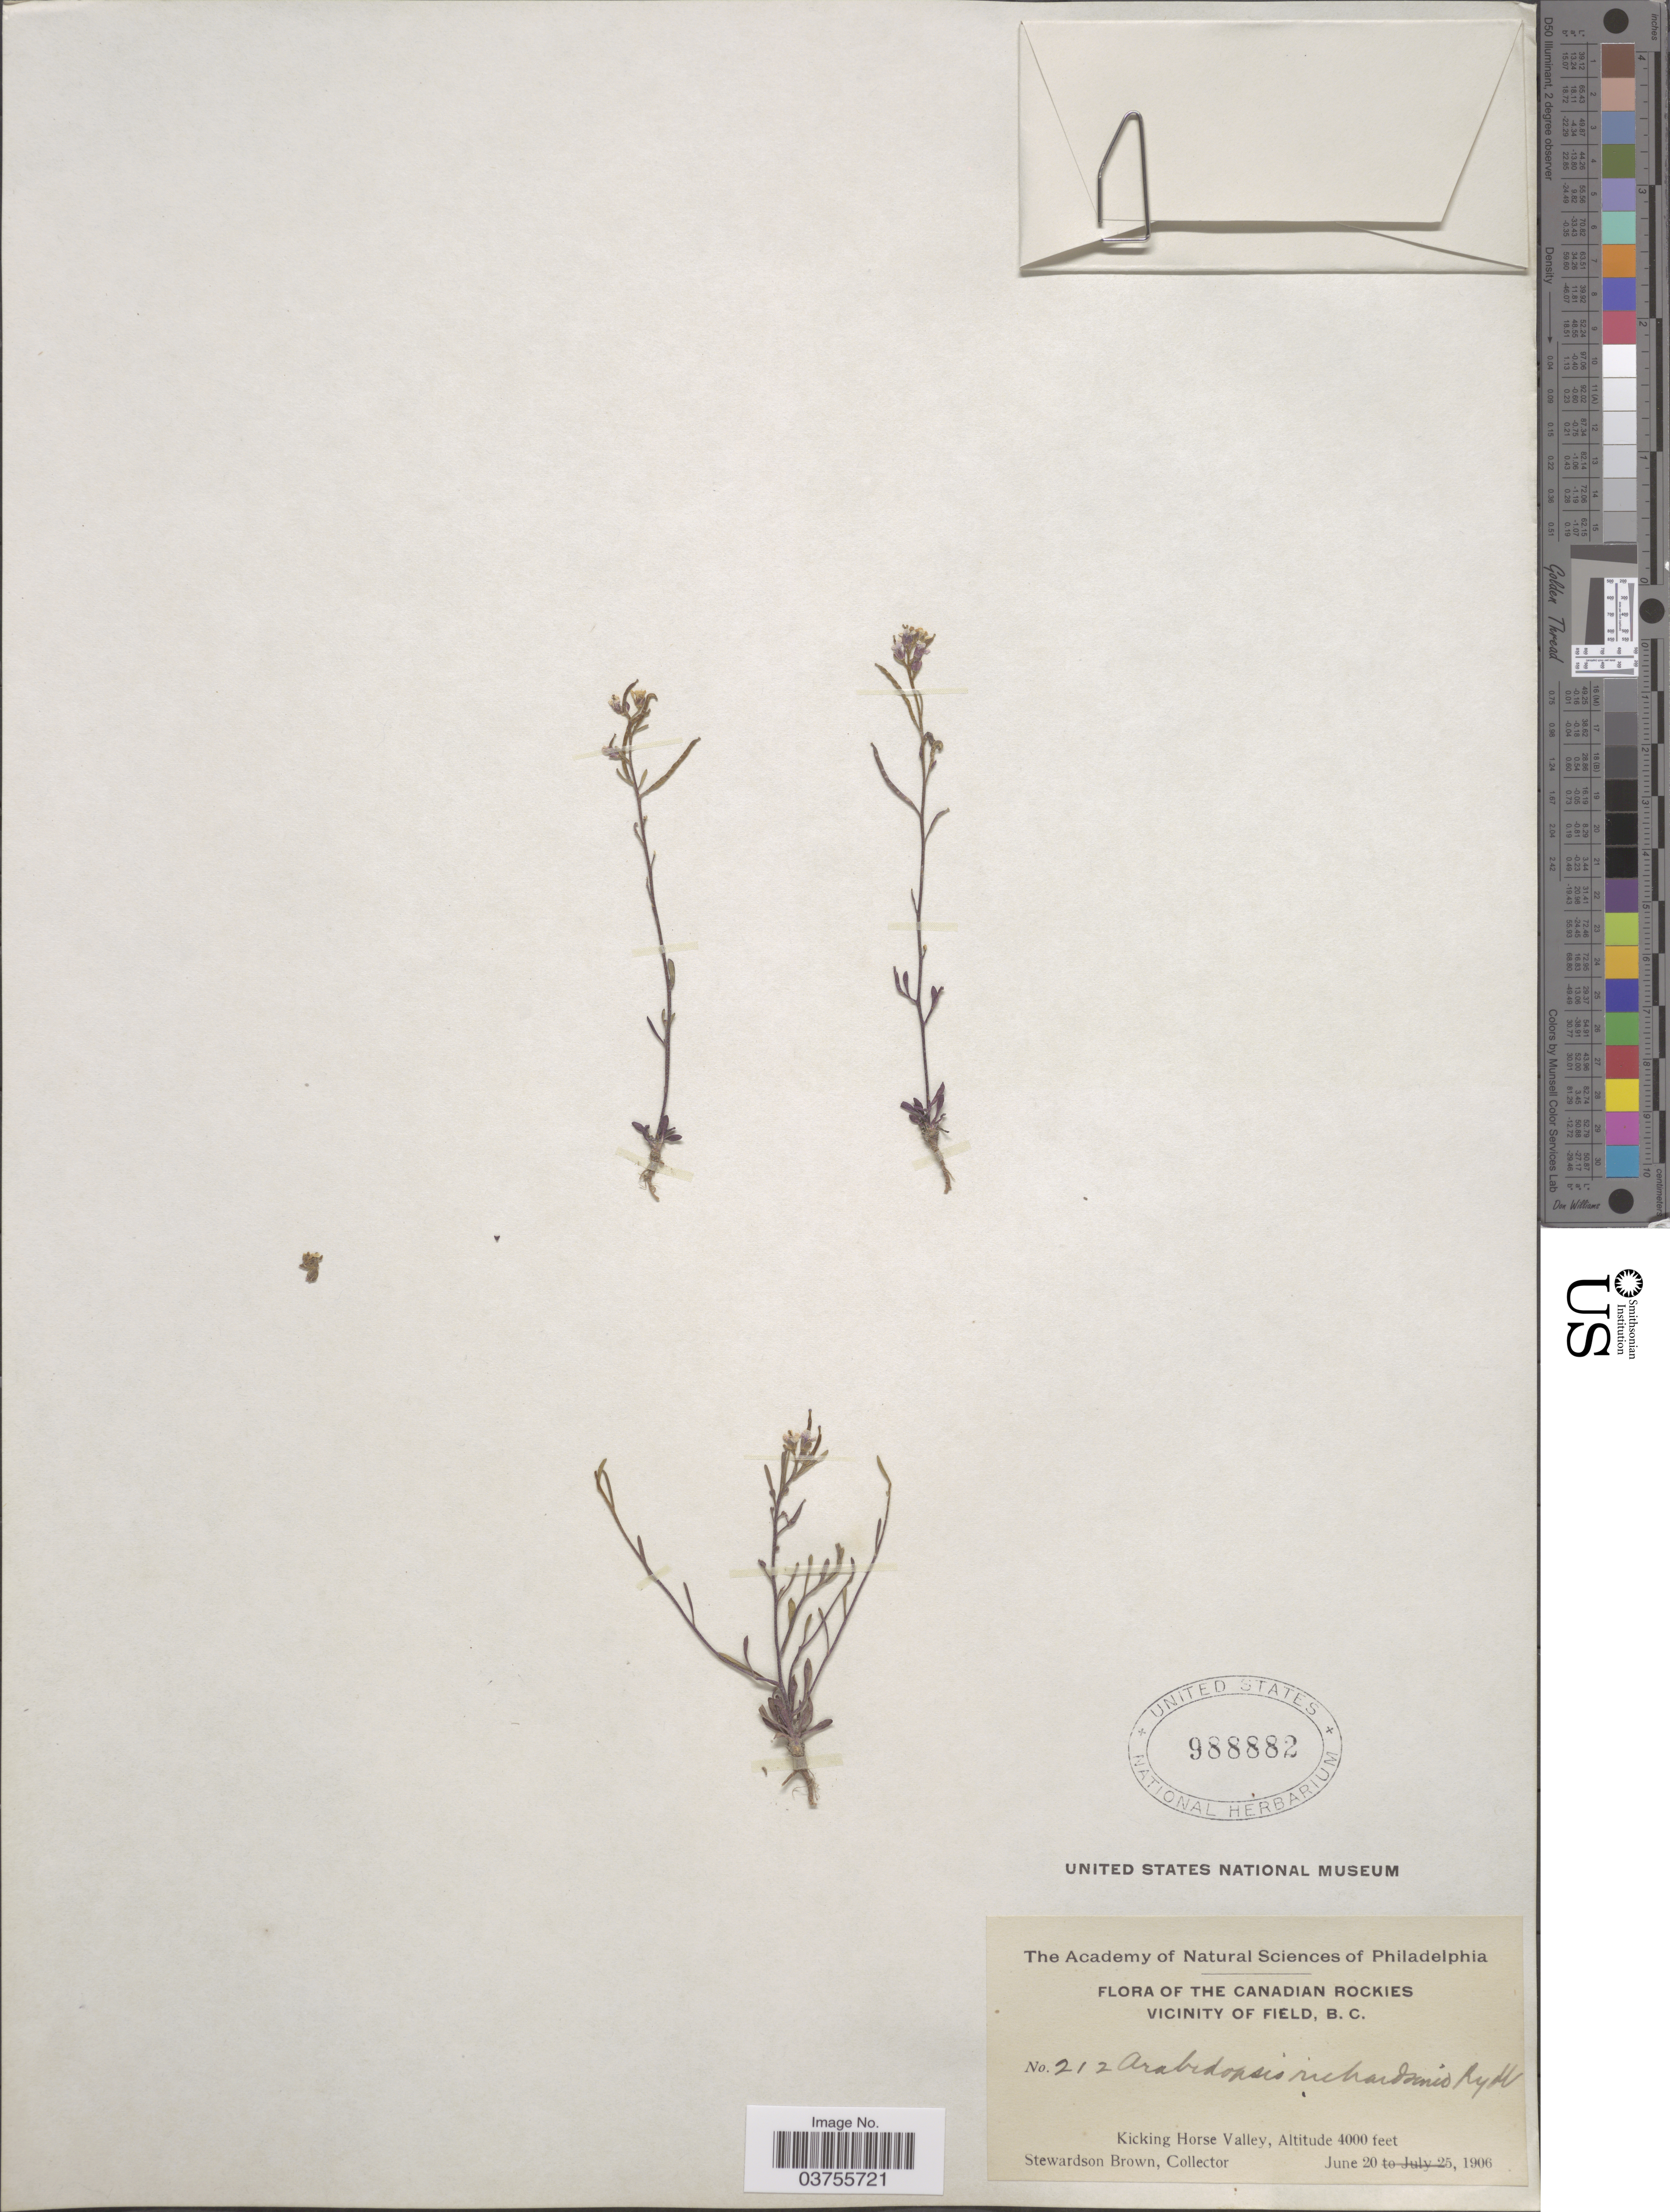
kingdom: Plantae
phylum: Tracheophyta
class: Magnoliopsida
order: Brassicales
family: Brassicaceae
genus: Arabidopsis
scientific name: Arabidopsis richardsonii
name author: (Rydb.) Rydb.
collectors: S. Brown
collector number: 212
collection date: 1906-06-20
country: Canada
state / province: British Columbia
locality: The Canadian Rockies. Vicinity of Field. Kicking Horse Valley.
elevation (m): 1219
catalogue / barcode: US 988882